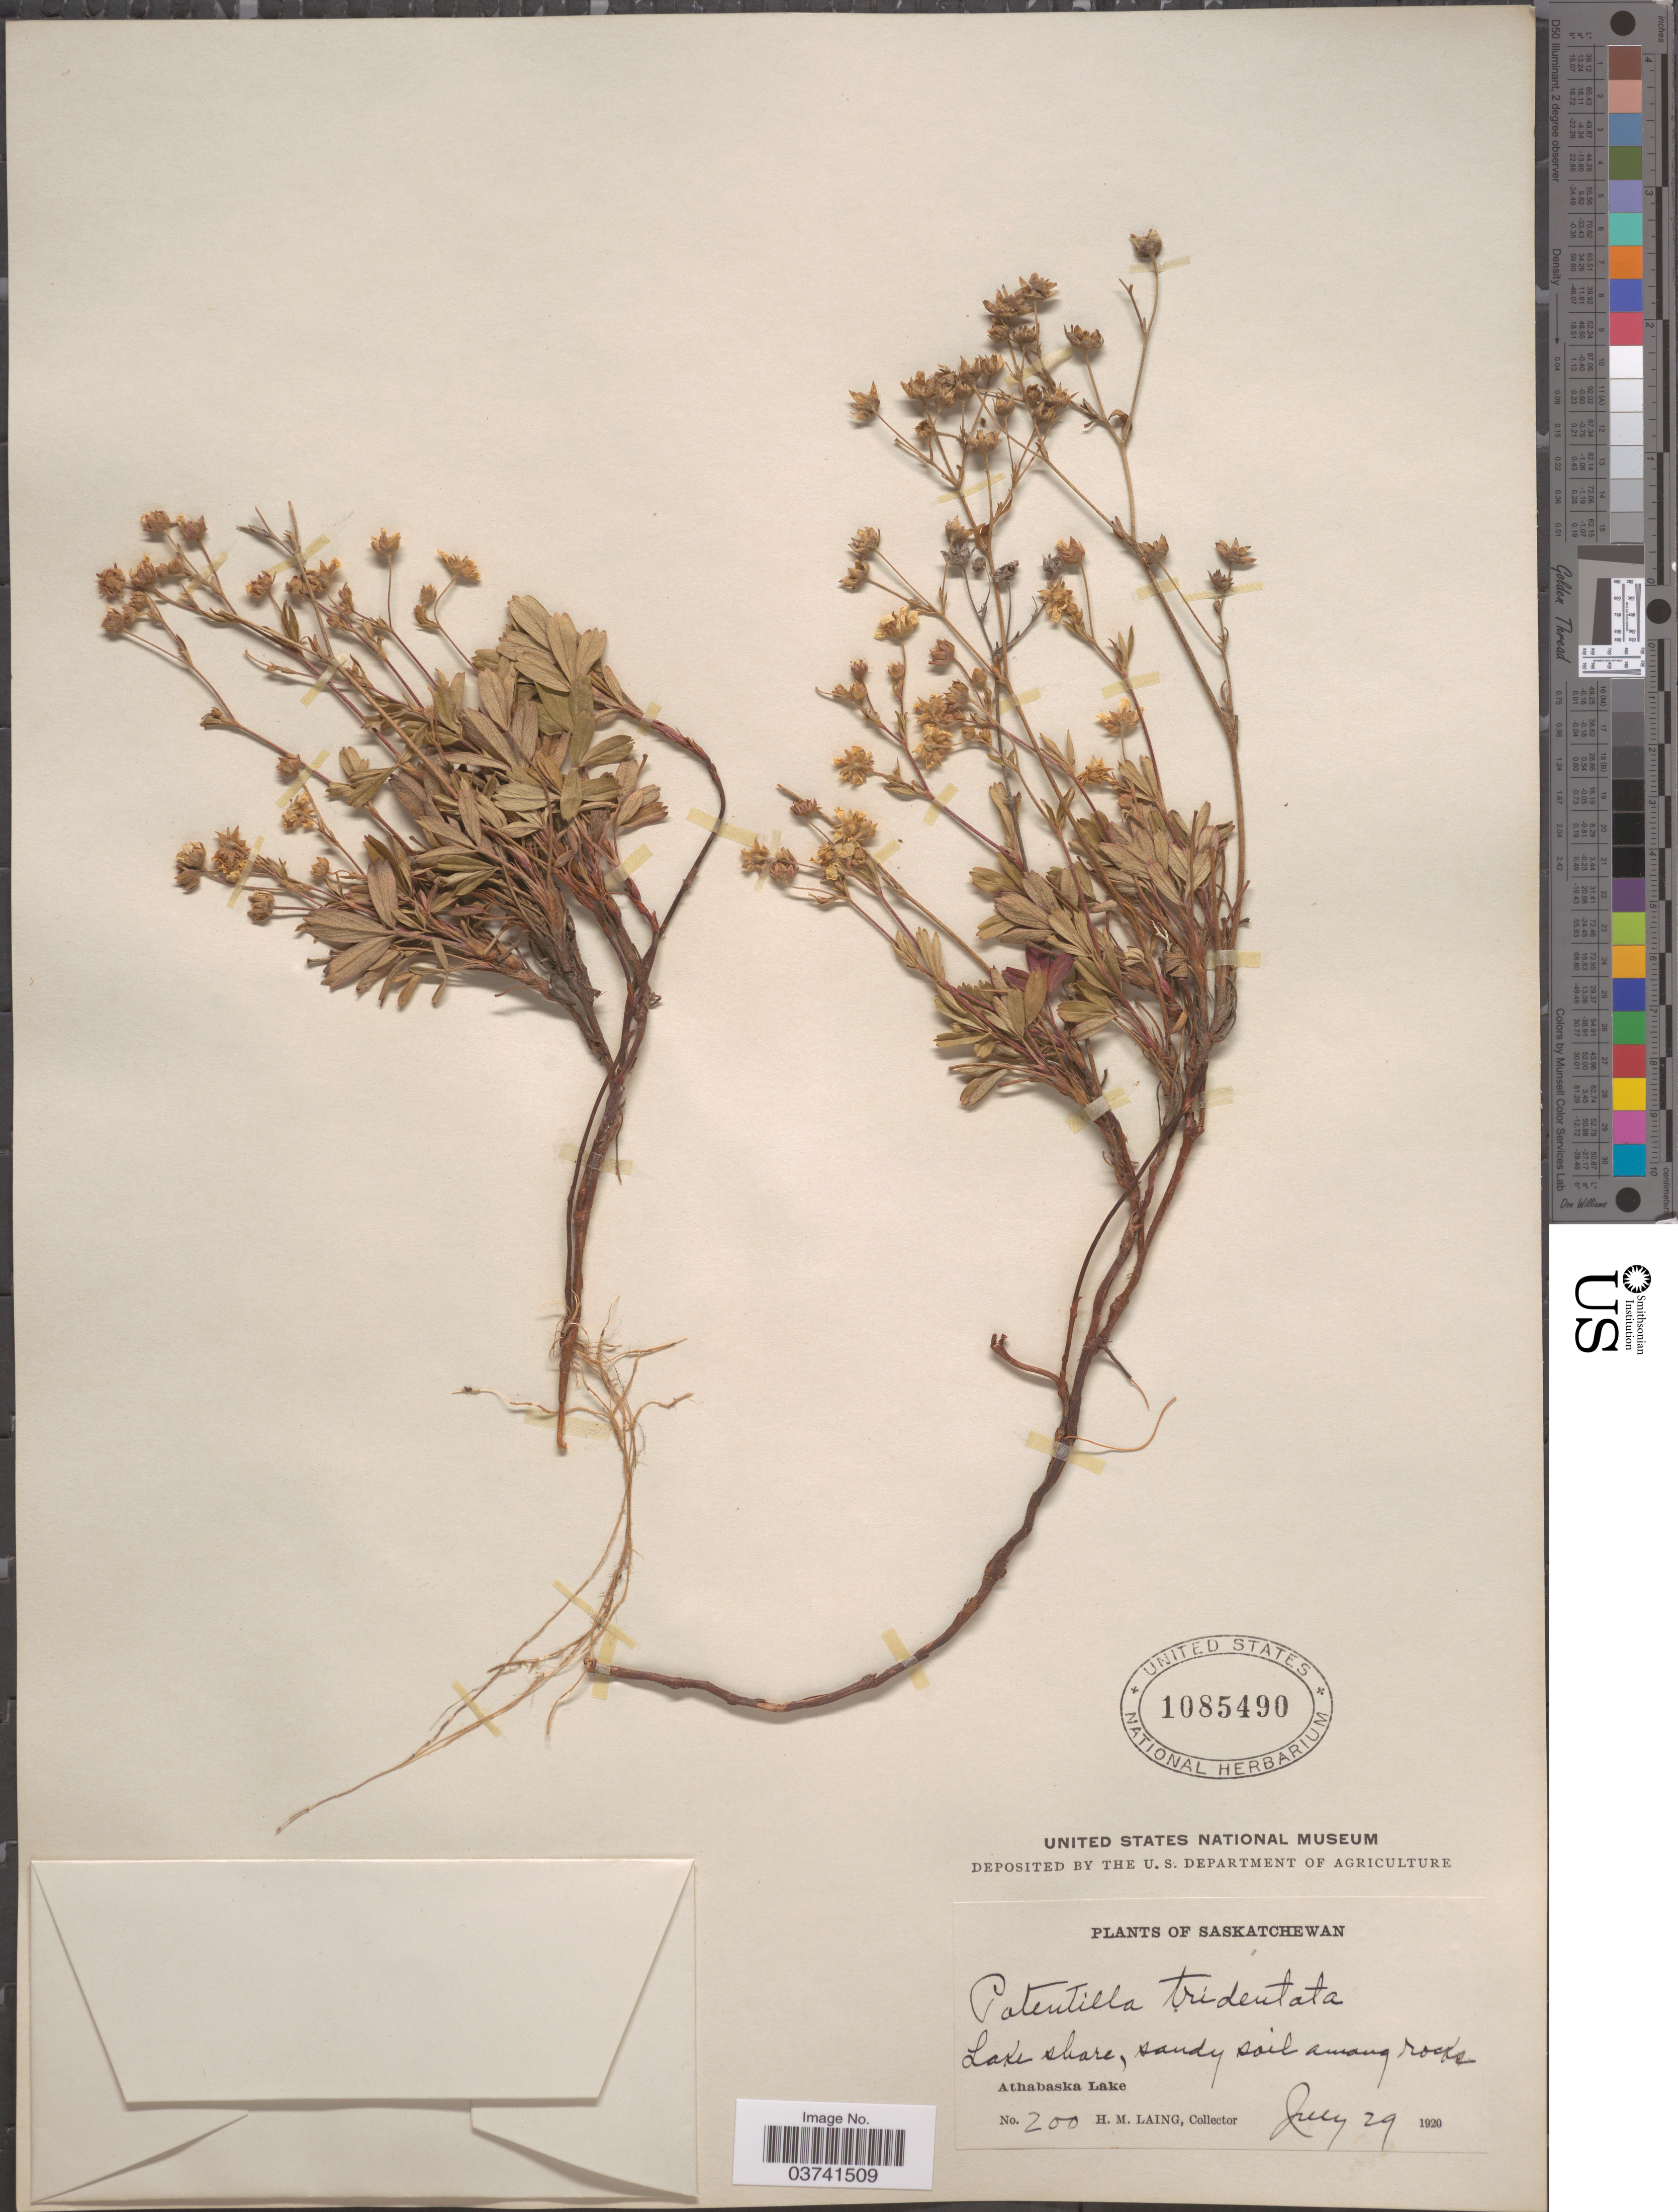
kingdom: Plantae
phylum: Tracheophyta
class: Magnoliopsida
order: Rosales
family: Rosaceae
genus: Potentilla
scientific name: Potentilla tridentata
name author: Aiton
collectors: H. Laing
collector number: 200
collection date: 1920-07-29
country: Canada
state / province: Saskatchewan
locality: Lake shore, Athabaska Lake.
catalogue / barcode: US 1085490